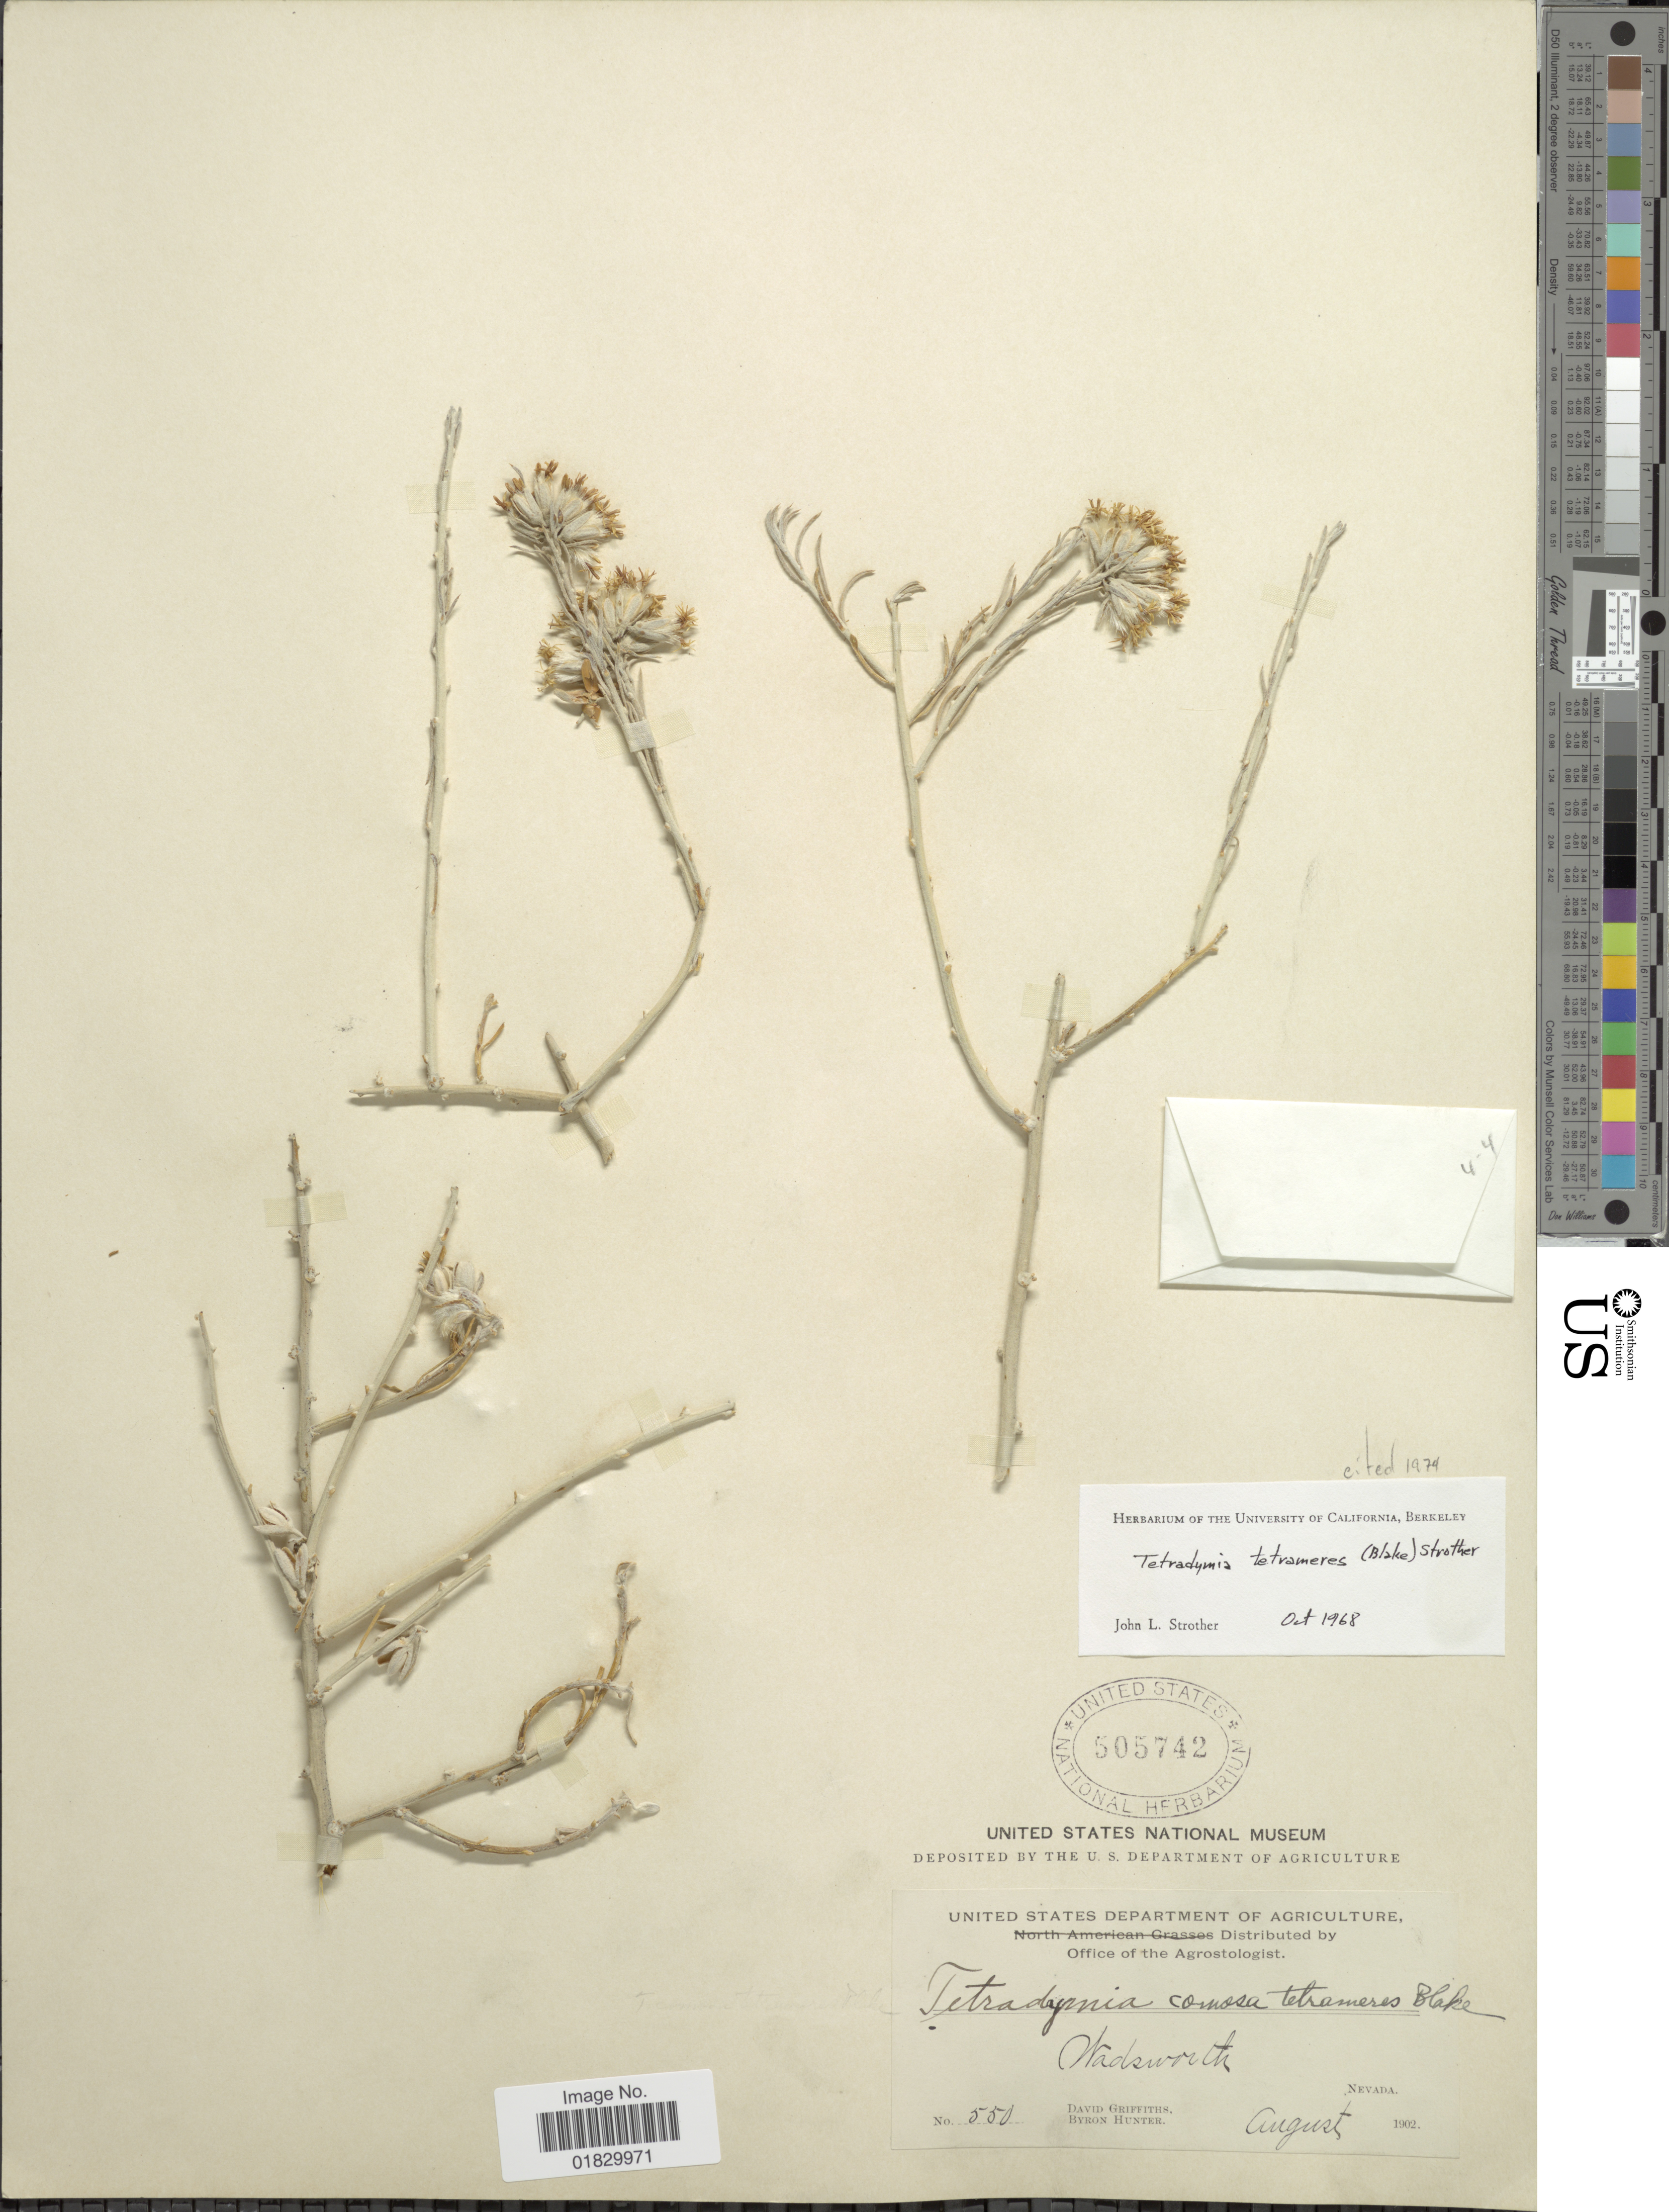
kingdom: Plantae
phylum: Tracheophyta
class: Magnoliopsida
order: Asterales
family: Asteraceae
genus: Tetradymia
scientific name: Tetradymia tetrameres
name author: (S.F. Blake) Strother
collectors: D. Griffiths & B. Hunter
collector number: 550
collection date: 1902-08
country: United States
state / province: Nevada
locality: Wadsworth, Nevada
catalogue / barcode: US 505742